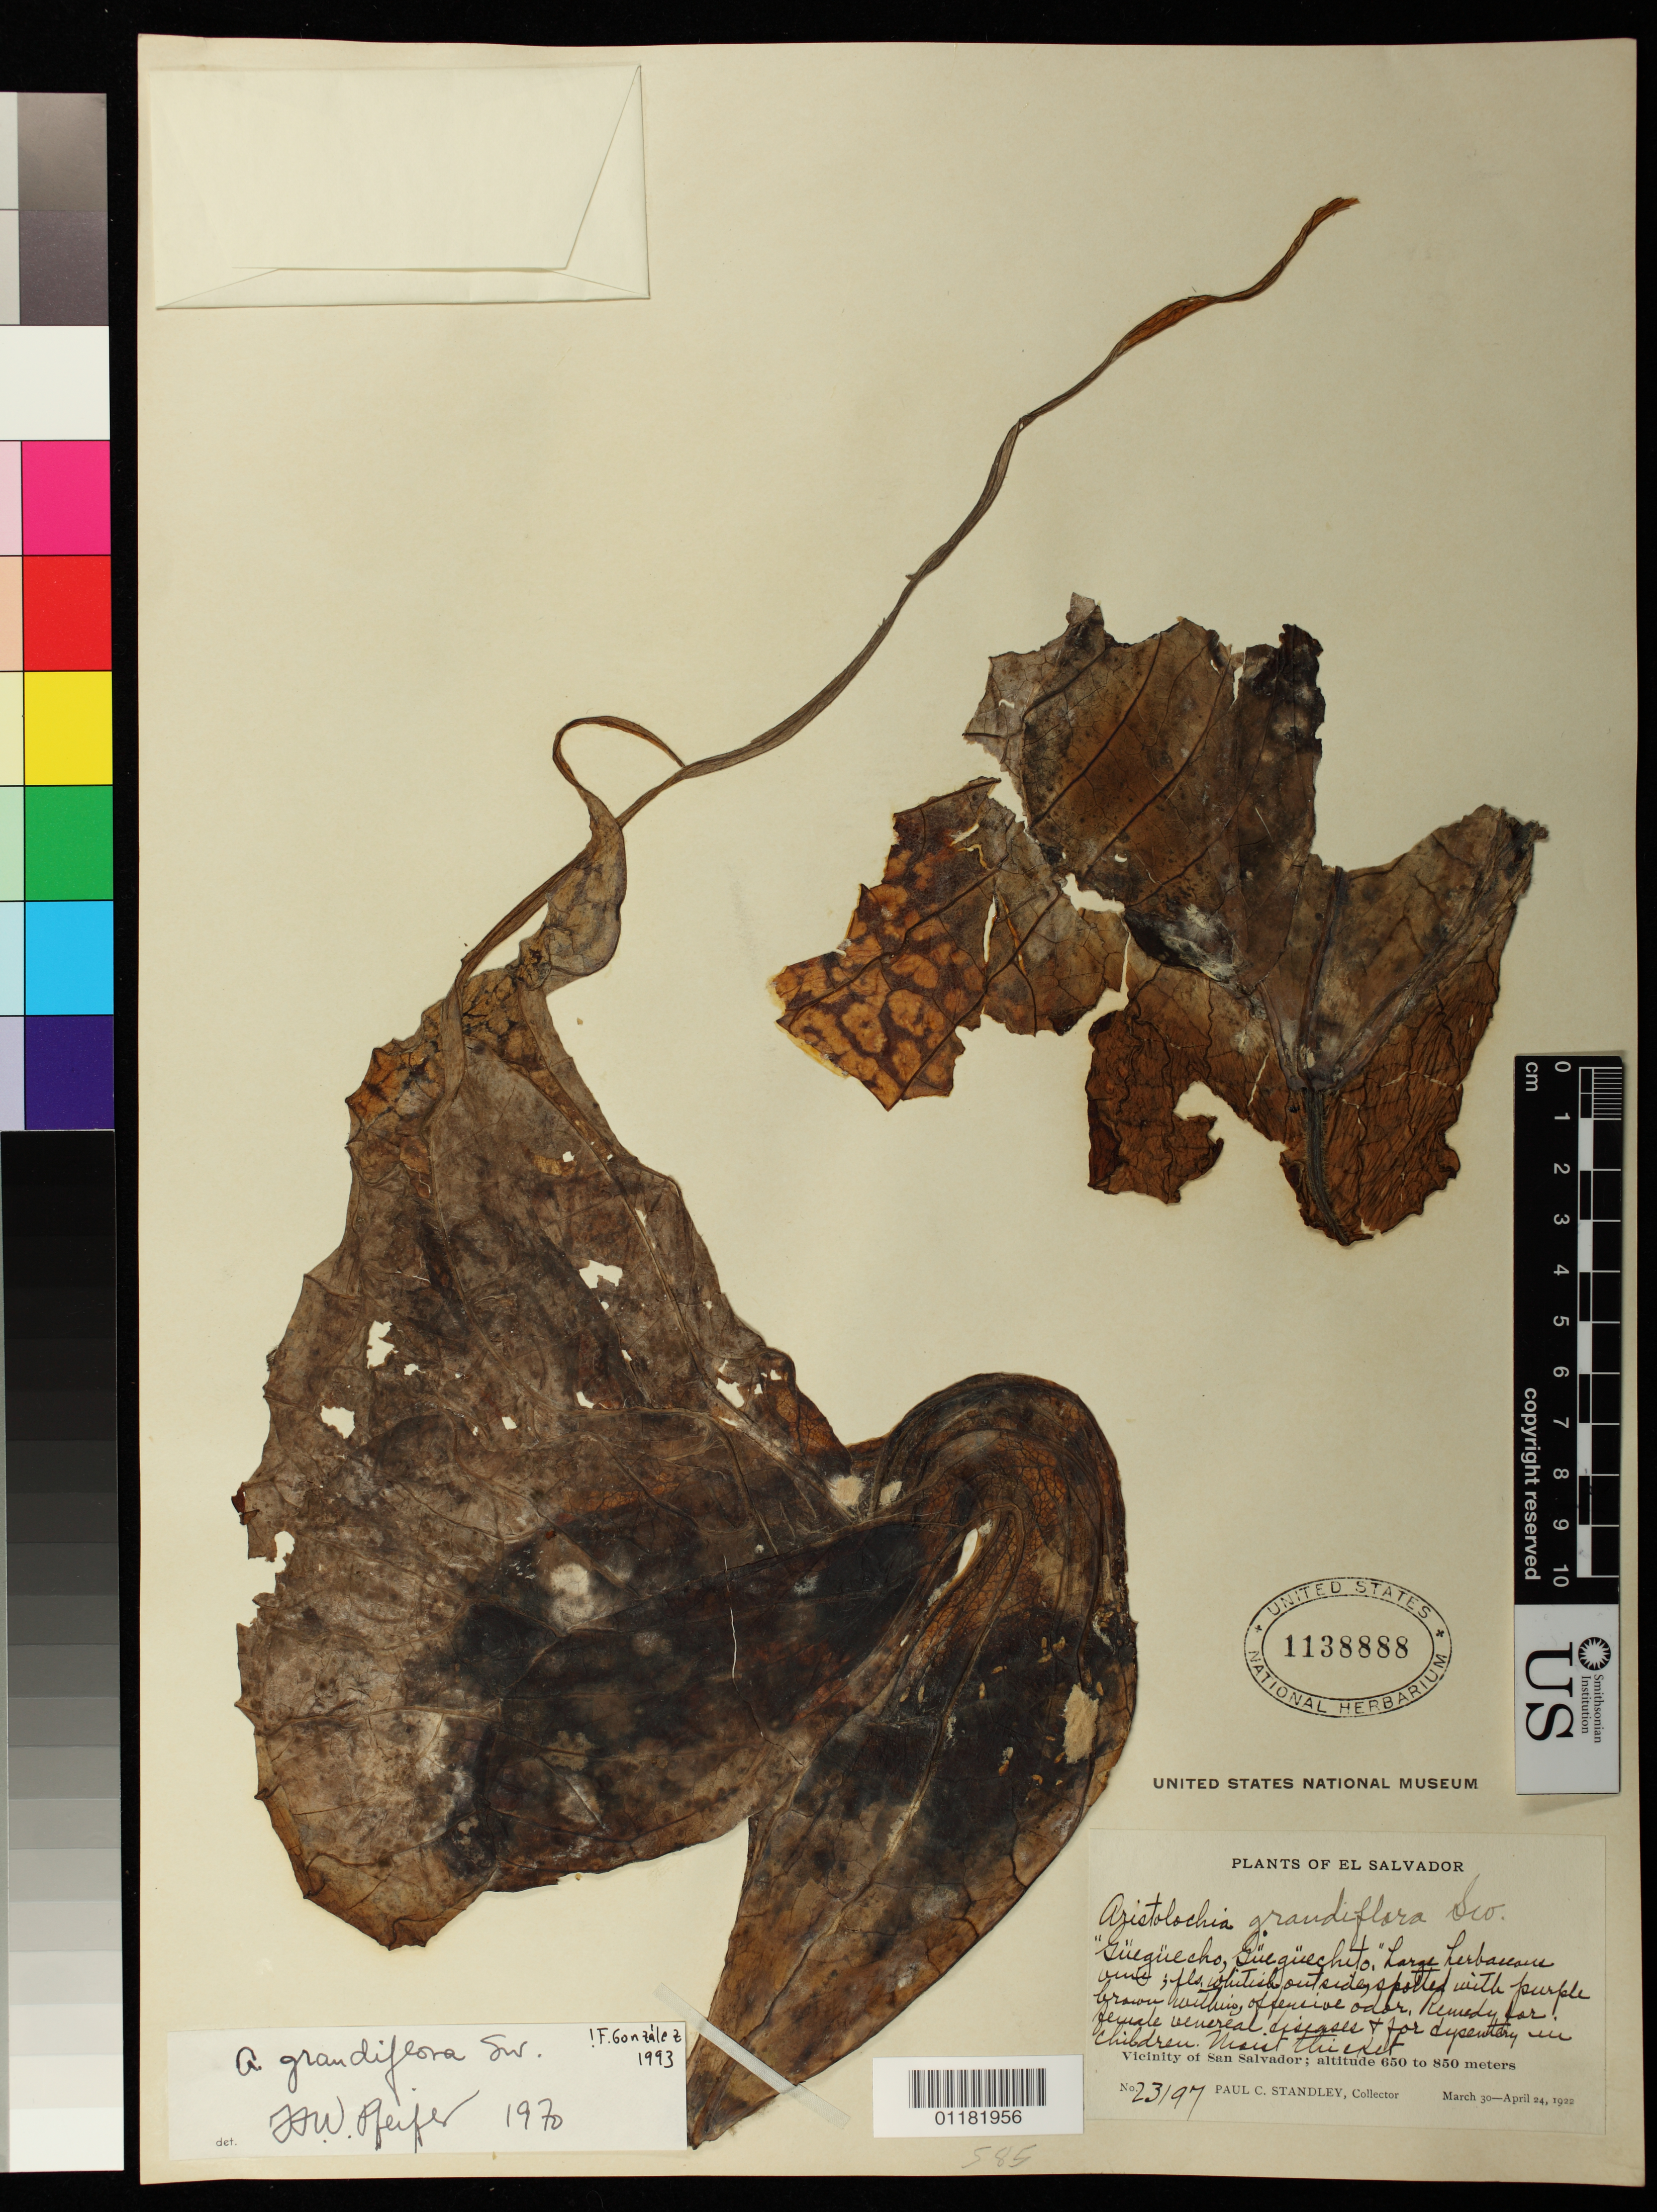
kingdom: Plantae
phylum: Tracheophyta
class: Magnoliopsida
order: Piperales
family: Aristolochiaceae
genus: Aristolochia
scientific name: Aristolochia grandiflora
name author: Sw.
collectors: P. C. Standley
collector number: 23197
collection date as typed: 30 Mar 1922 to 24 Apr 1922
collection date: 1922-03-30/1922-04-24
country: El Salvador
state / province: San Salvador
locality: Vicinity of san salvador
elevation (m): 650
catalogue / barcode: US 1138888